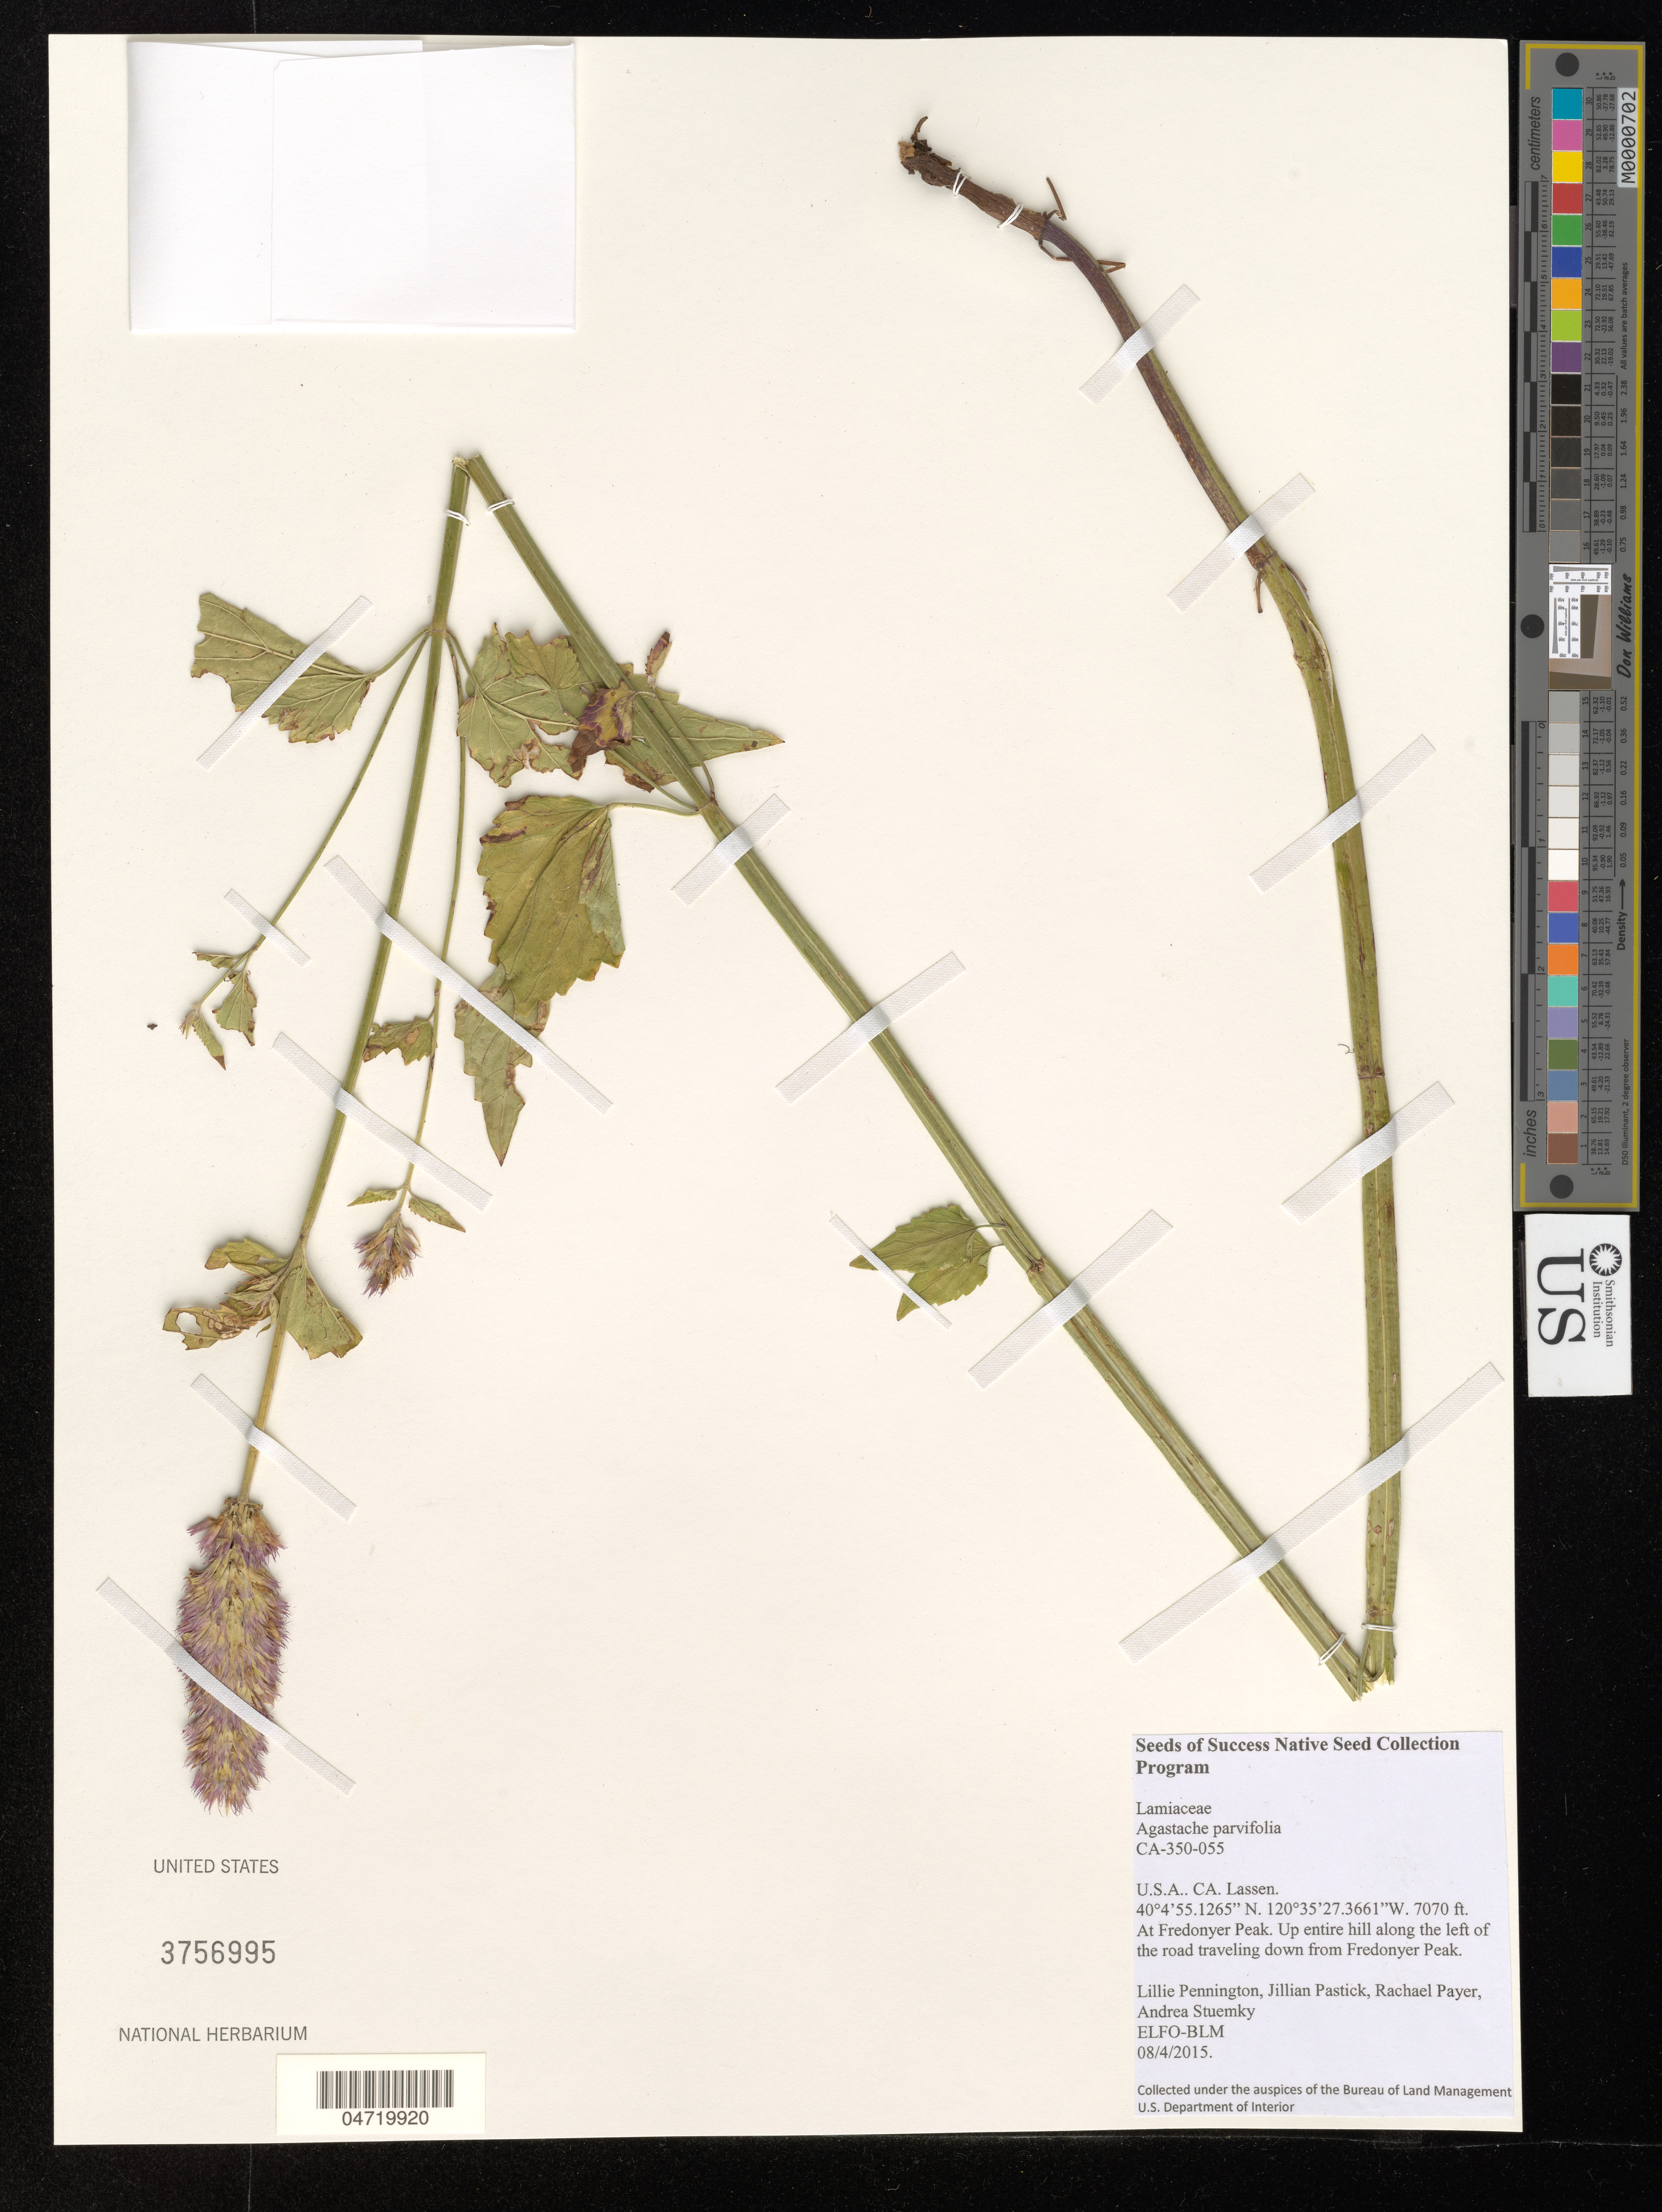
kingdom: Plantae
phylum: Tracheophyta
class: Magnoliopsida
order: Lamiales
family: Lamiaceae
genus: Agastache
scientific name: Agastache parvifolia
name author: Eastw.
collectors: L. Pennington, J. Pastick, R. Payer & A. Stuemky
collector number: CA-350-055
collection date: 2015-08-04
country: United States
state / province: California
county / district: Lassen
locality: Lassen. At Fredonyer Peak. Up entire hill along the left of the road traveling down from Fredonyer Peak.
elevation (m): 2155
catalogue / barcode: US 3756995